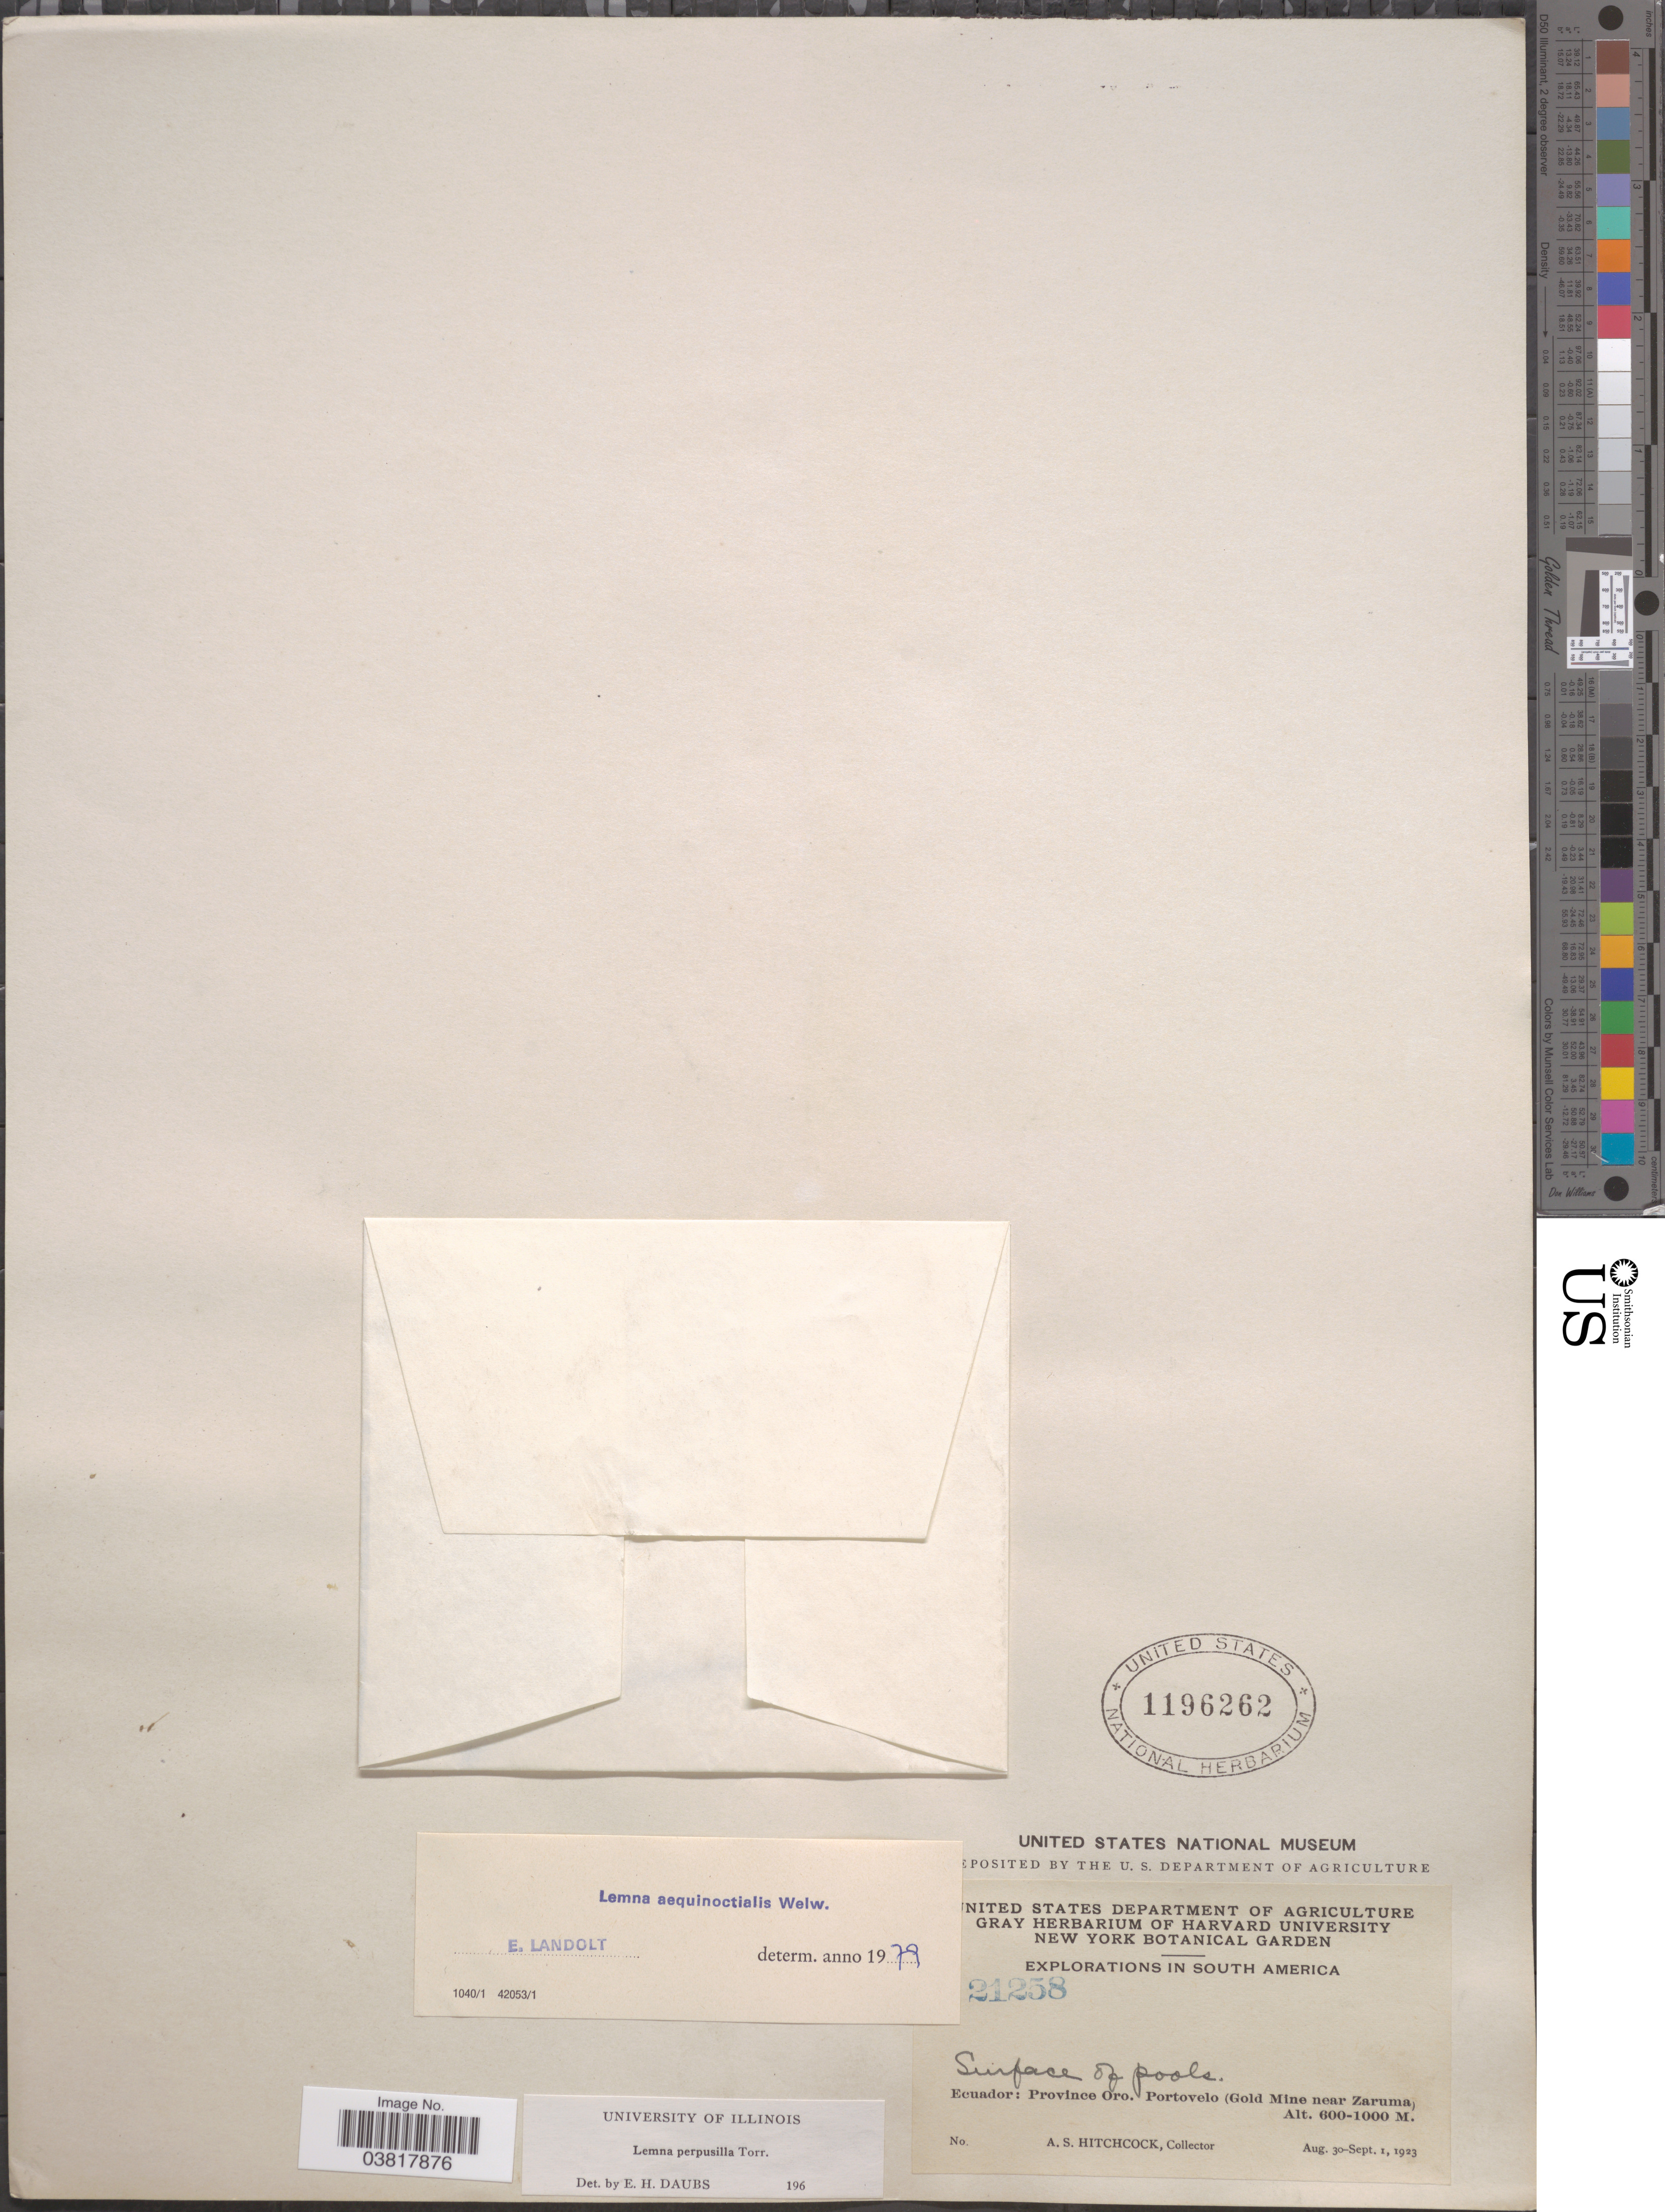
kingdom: Plantae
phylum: Tracheophyta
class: Liliopsida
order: Alismatales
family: Araceae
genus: Lemna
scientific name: Lemna aequinoctialis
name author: Welw.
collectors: A. S. Hitchcock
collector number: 21258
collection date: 1923-08-30/1923-09-01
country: Ecuador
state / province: El Oro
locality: Portovelo (Gold Mine near Zaruma).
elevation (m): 600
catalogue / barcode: US 1196262